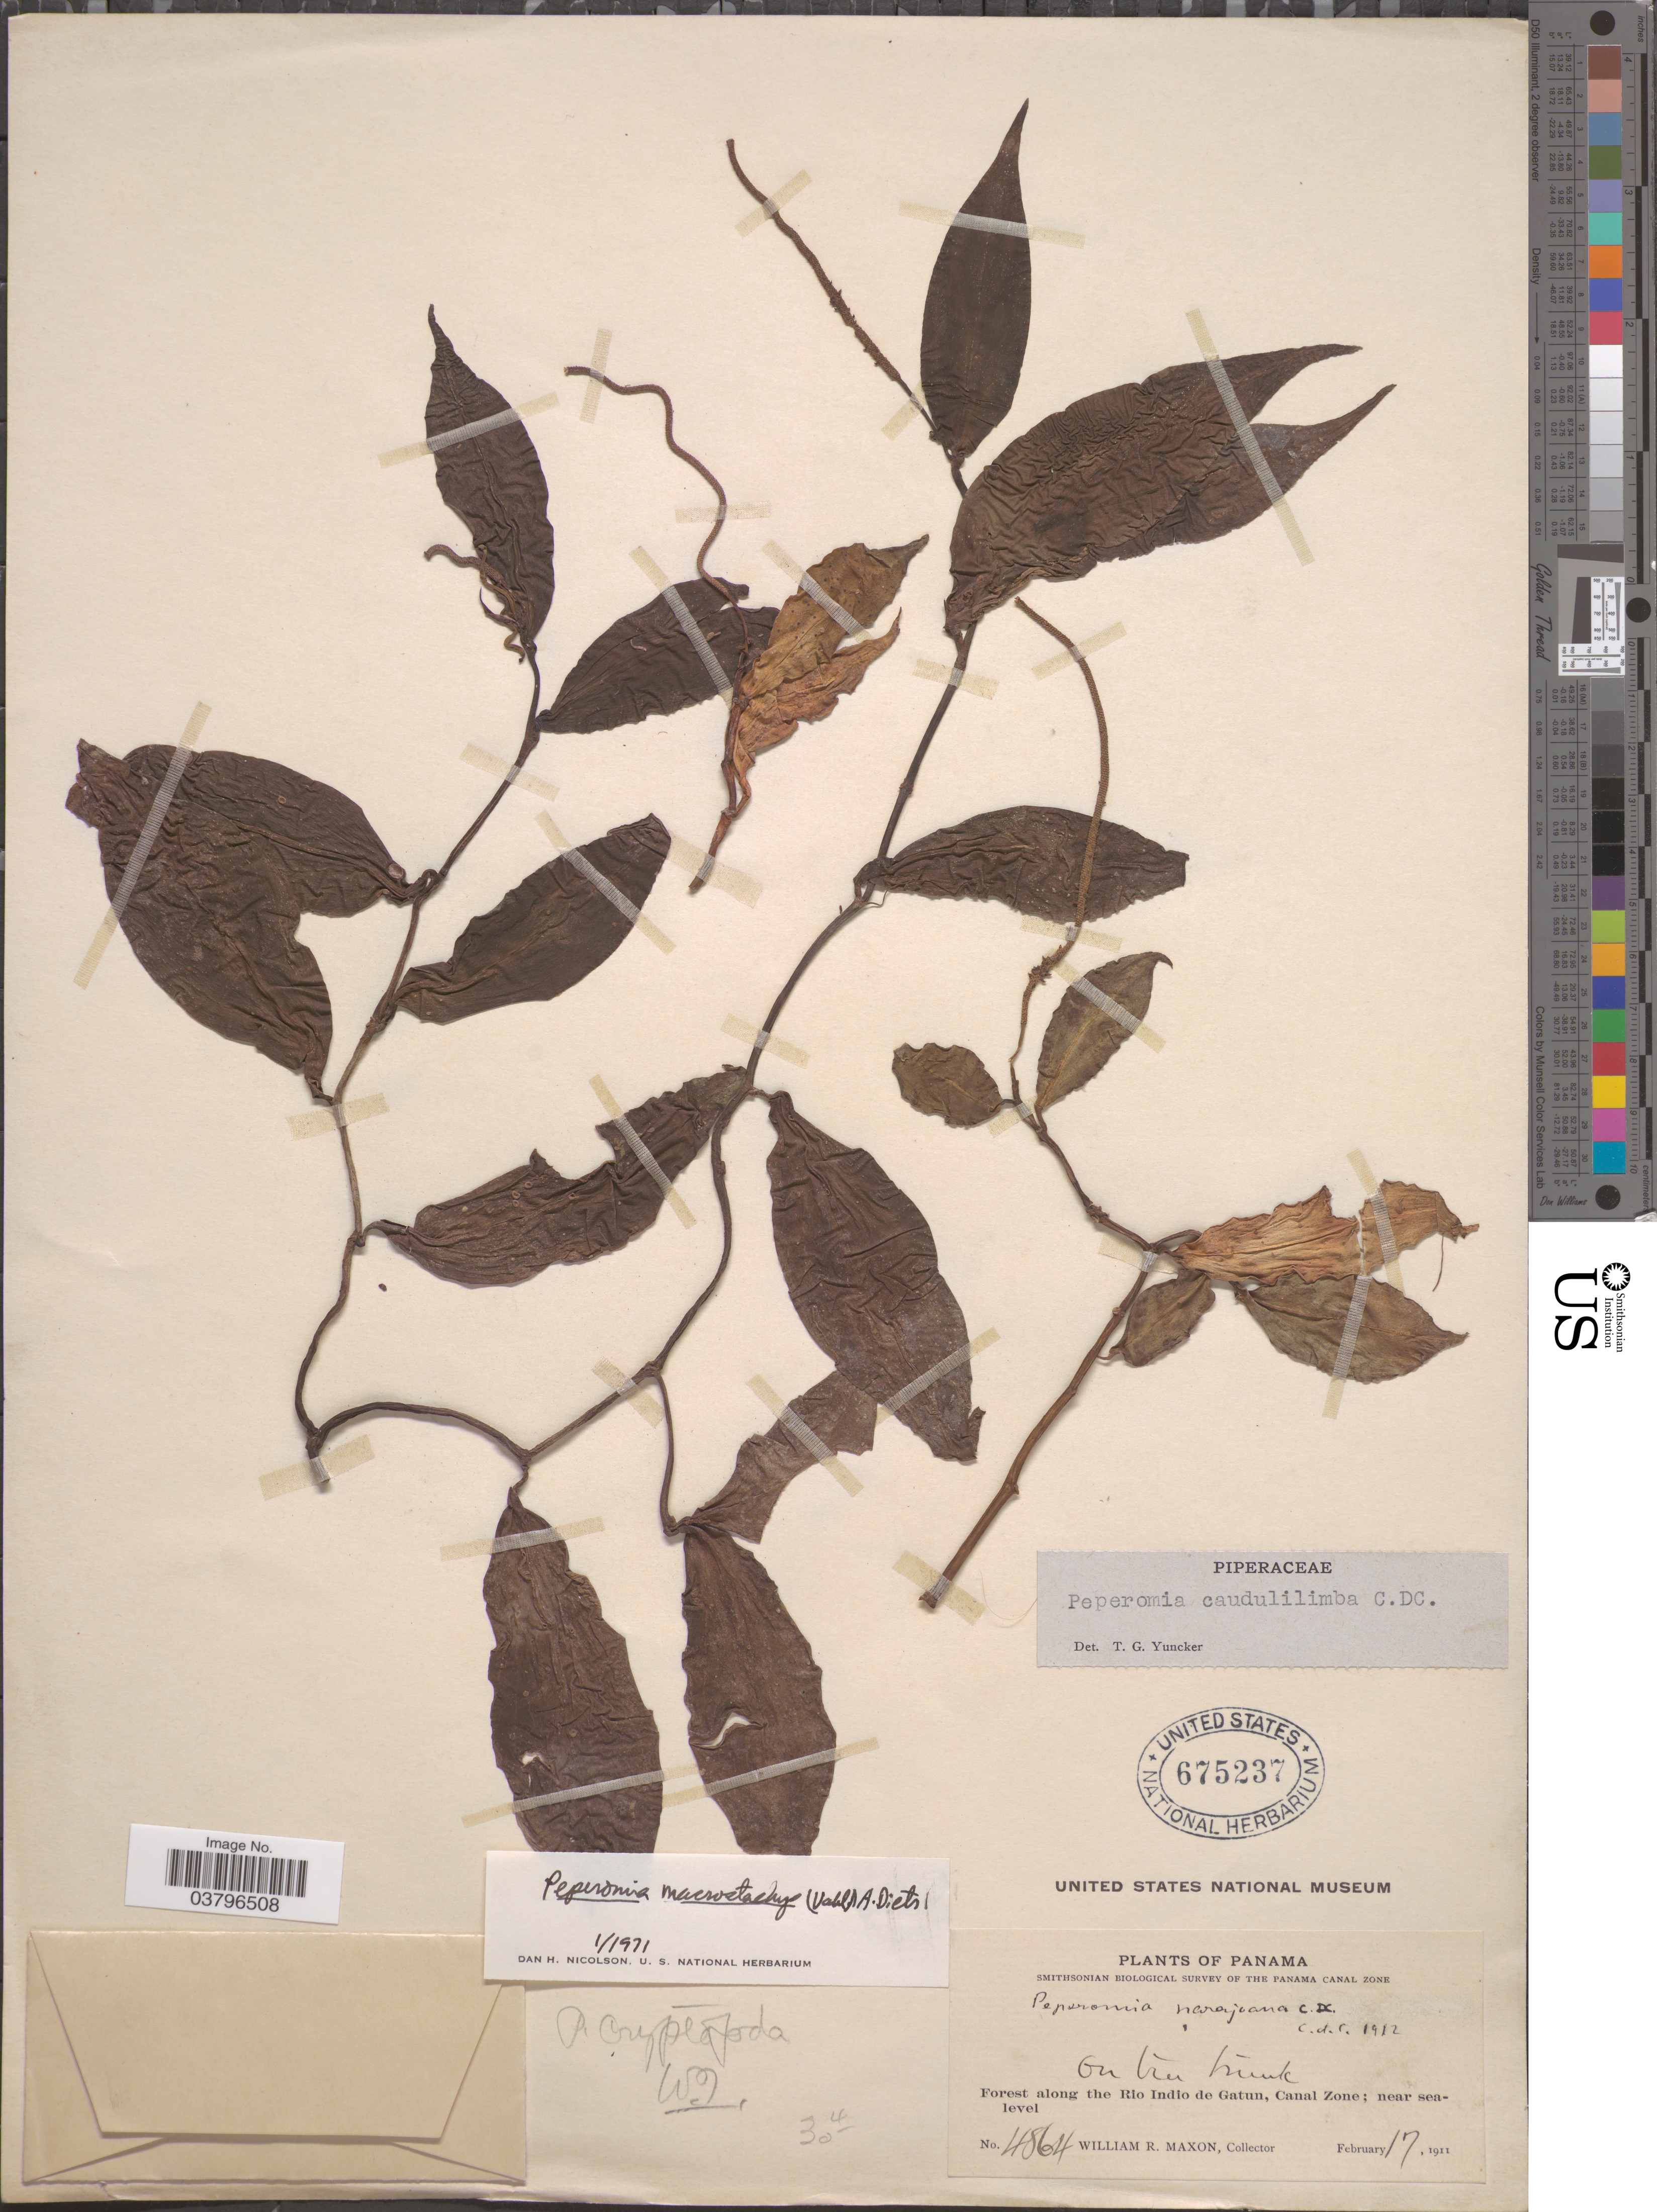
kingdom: Plantae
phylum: Tracheophyta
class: Magnoliopsida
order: Piperales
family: Piperaceae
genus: Peperomia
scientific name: Peperomia macrostachya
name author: (Vahl) A. Dietr.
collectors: W. R. Maxon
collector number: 4864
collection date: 1911-02-17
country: Panama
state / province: Colón / Panamá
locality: Forest along the Rio Indio de Gatun, Canal Zone.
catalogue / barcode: US 675237